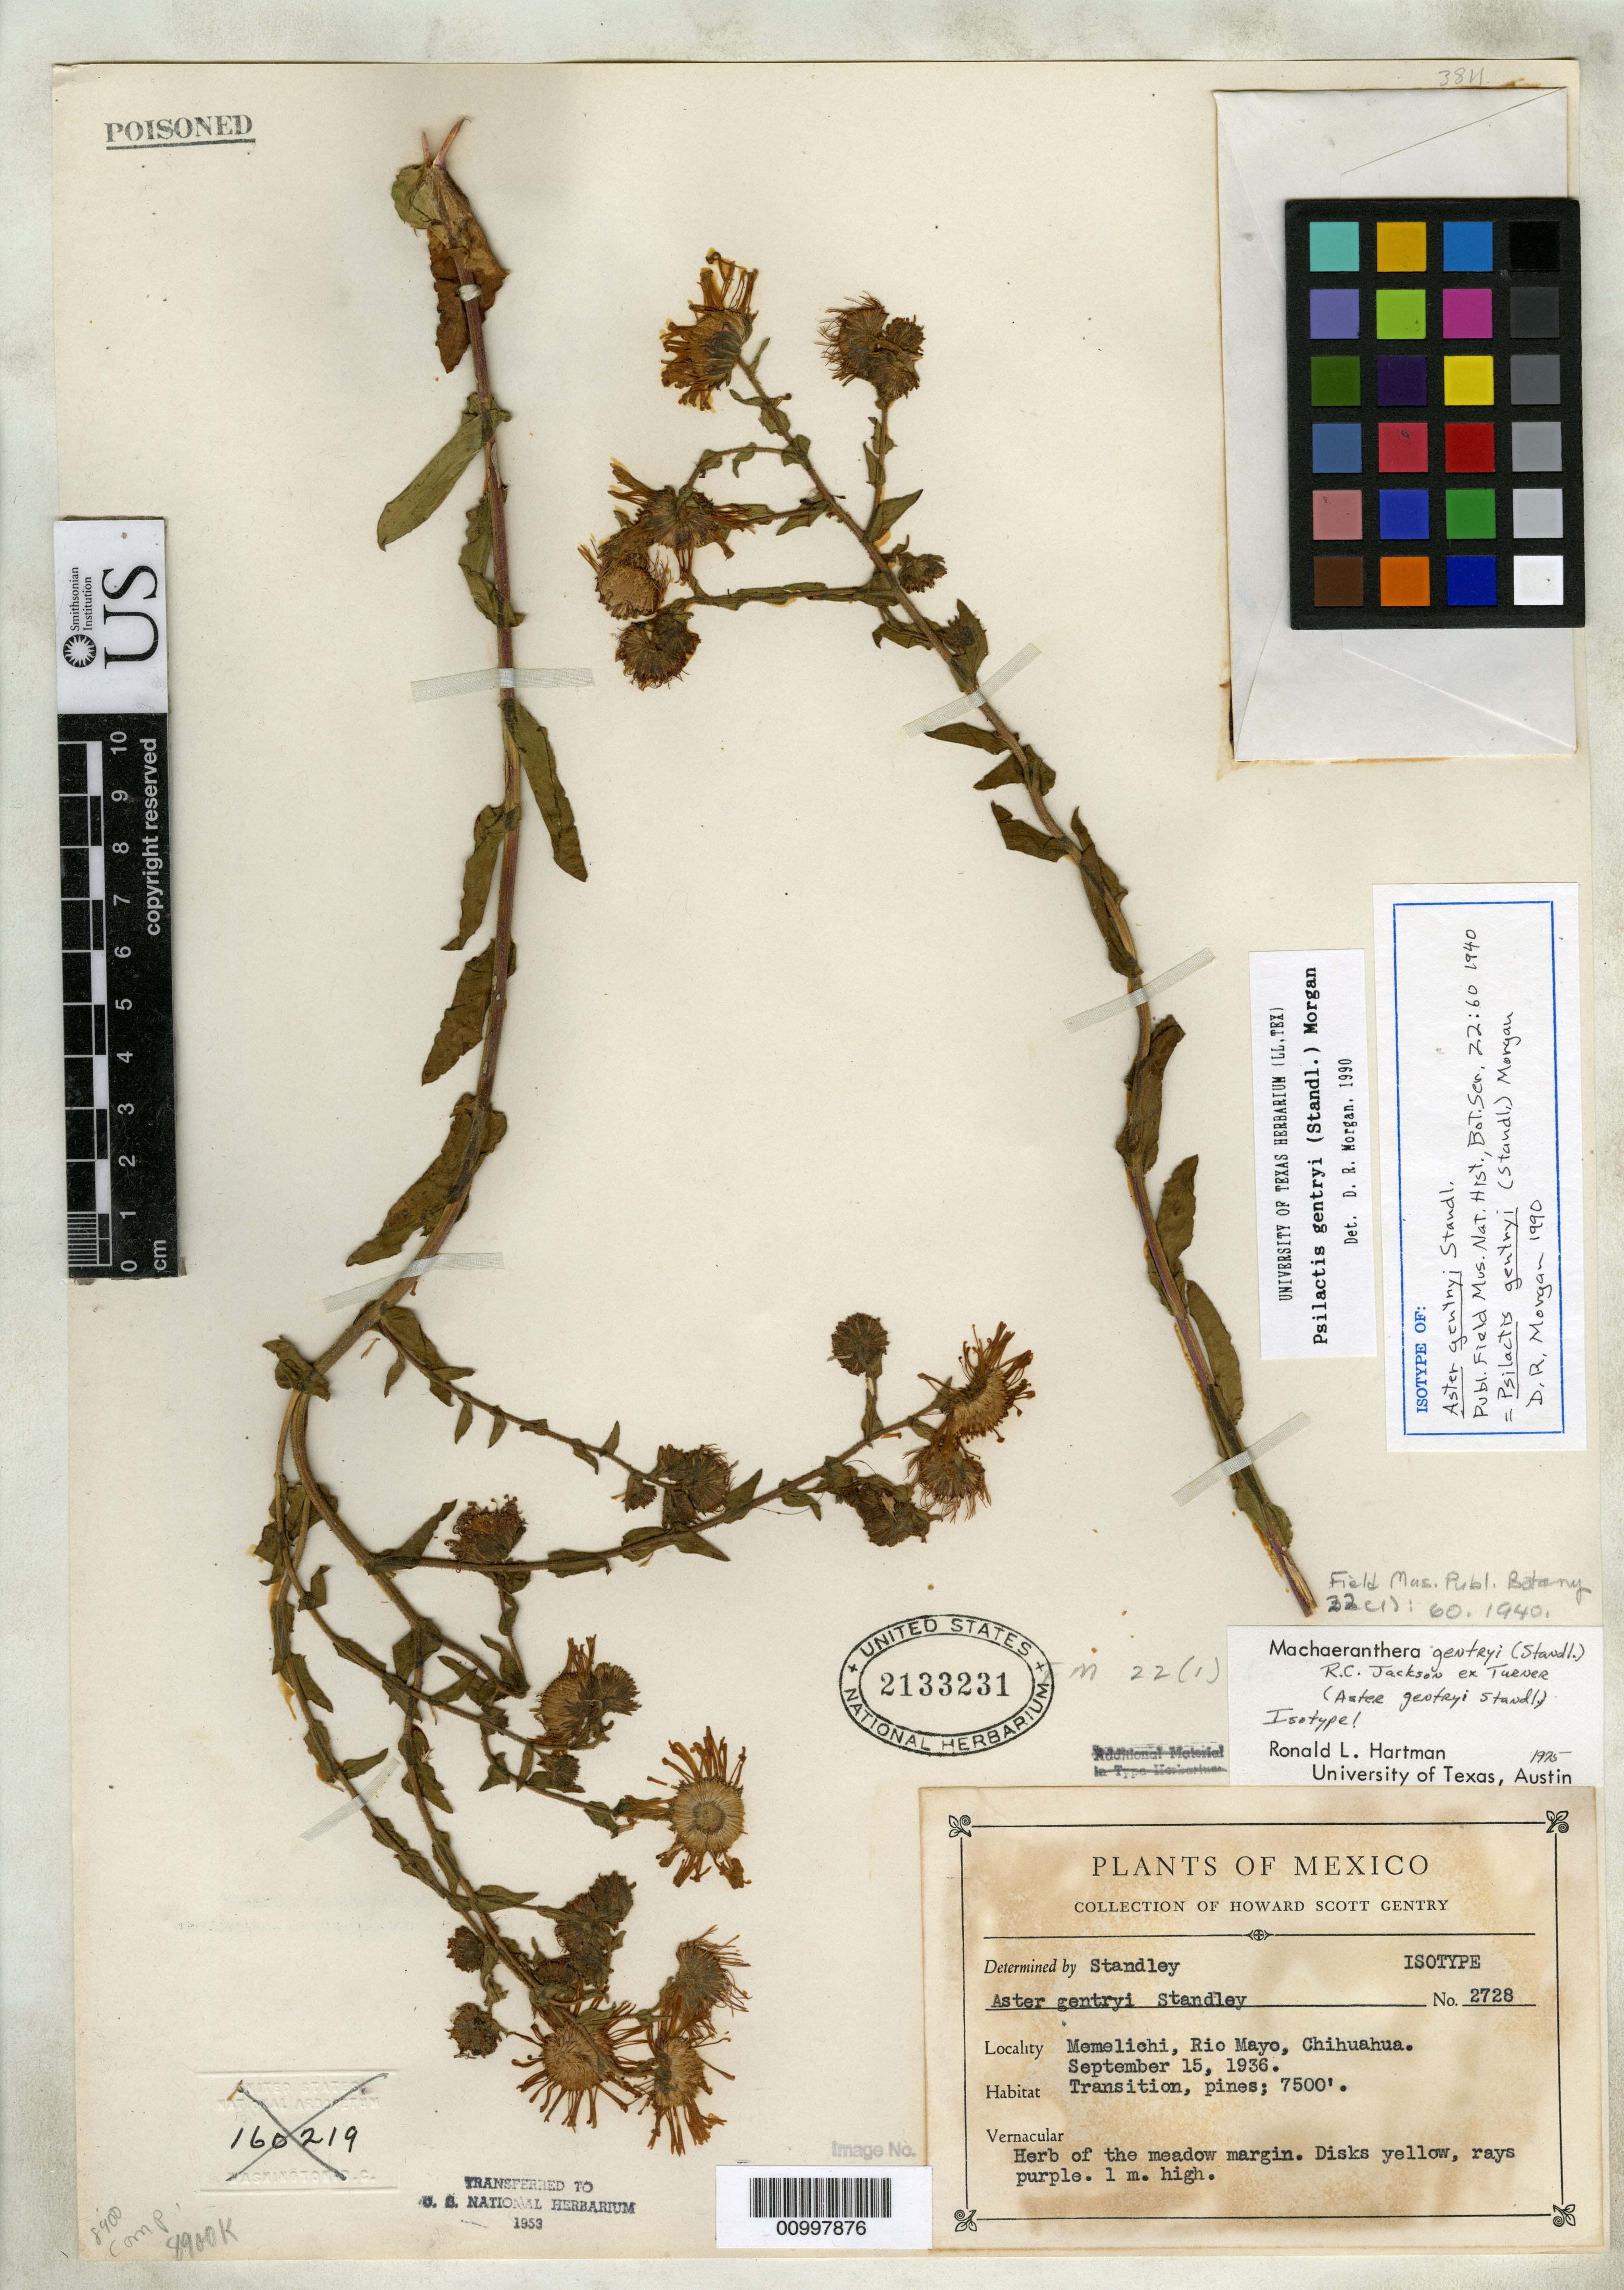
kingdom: Plantae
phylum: Tracheophyta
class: Magnoliopsida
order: Asterales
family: Asteraceae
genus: Aster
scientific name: Aster gentryi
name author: Standl.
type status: Isotype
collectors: H. S. Gentry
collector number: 2728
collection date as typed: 15 Sep 1936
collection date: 1936-09-15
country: Mexico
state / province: Chihuahua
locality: Memelichi, Rio Mayo.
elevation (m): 2286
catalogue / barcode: US 2133231